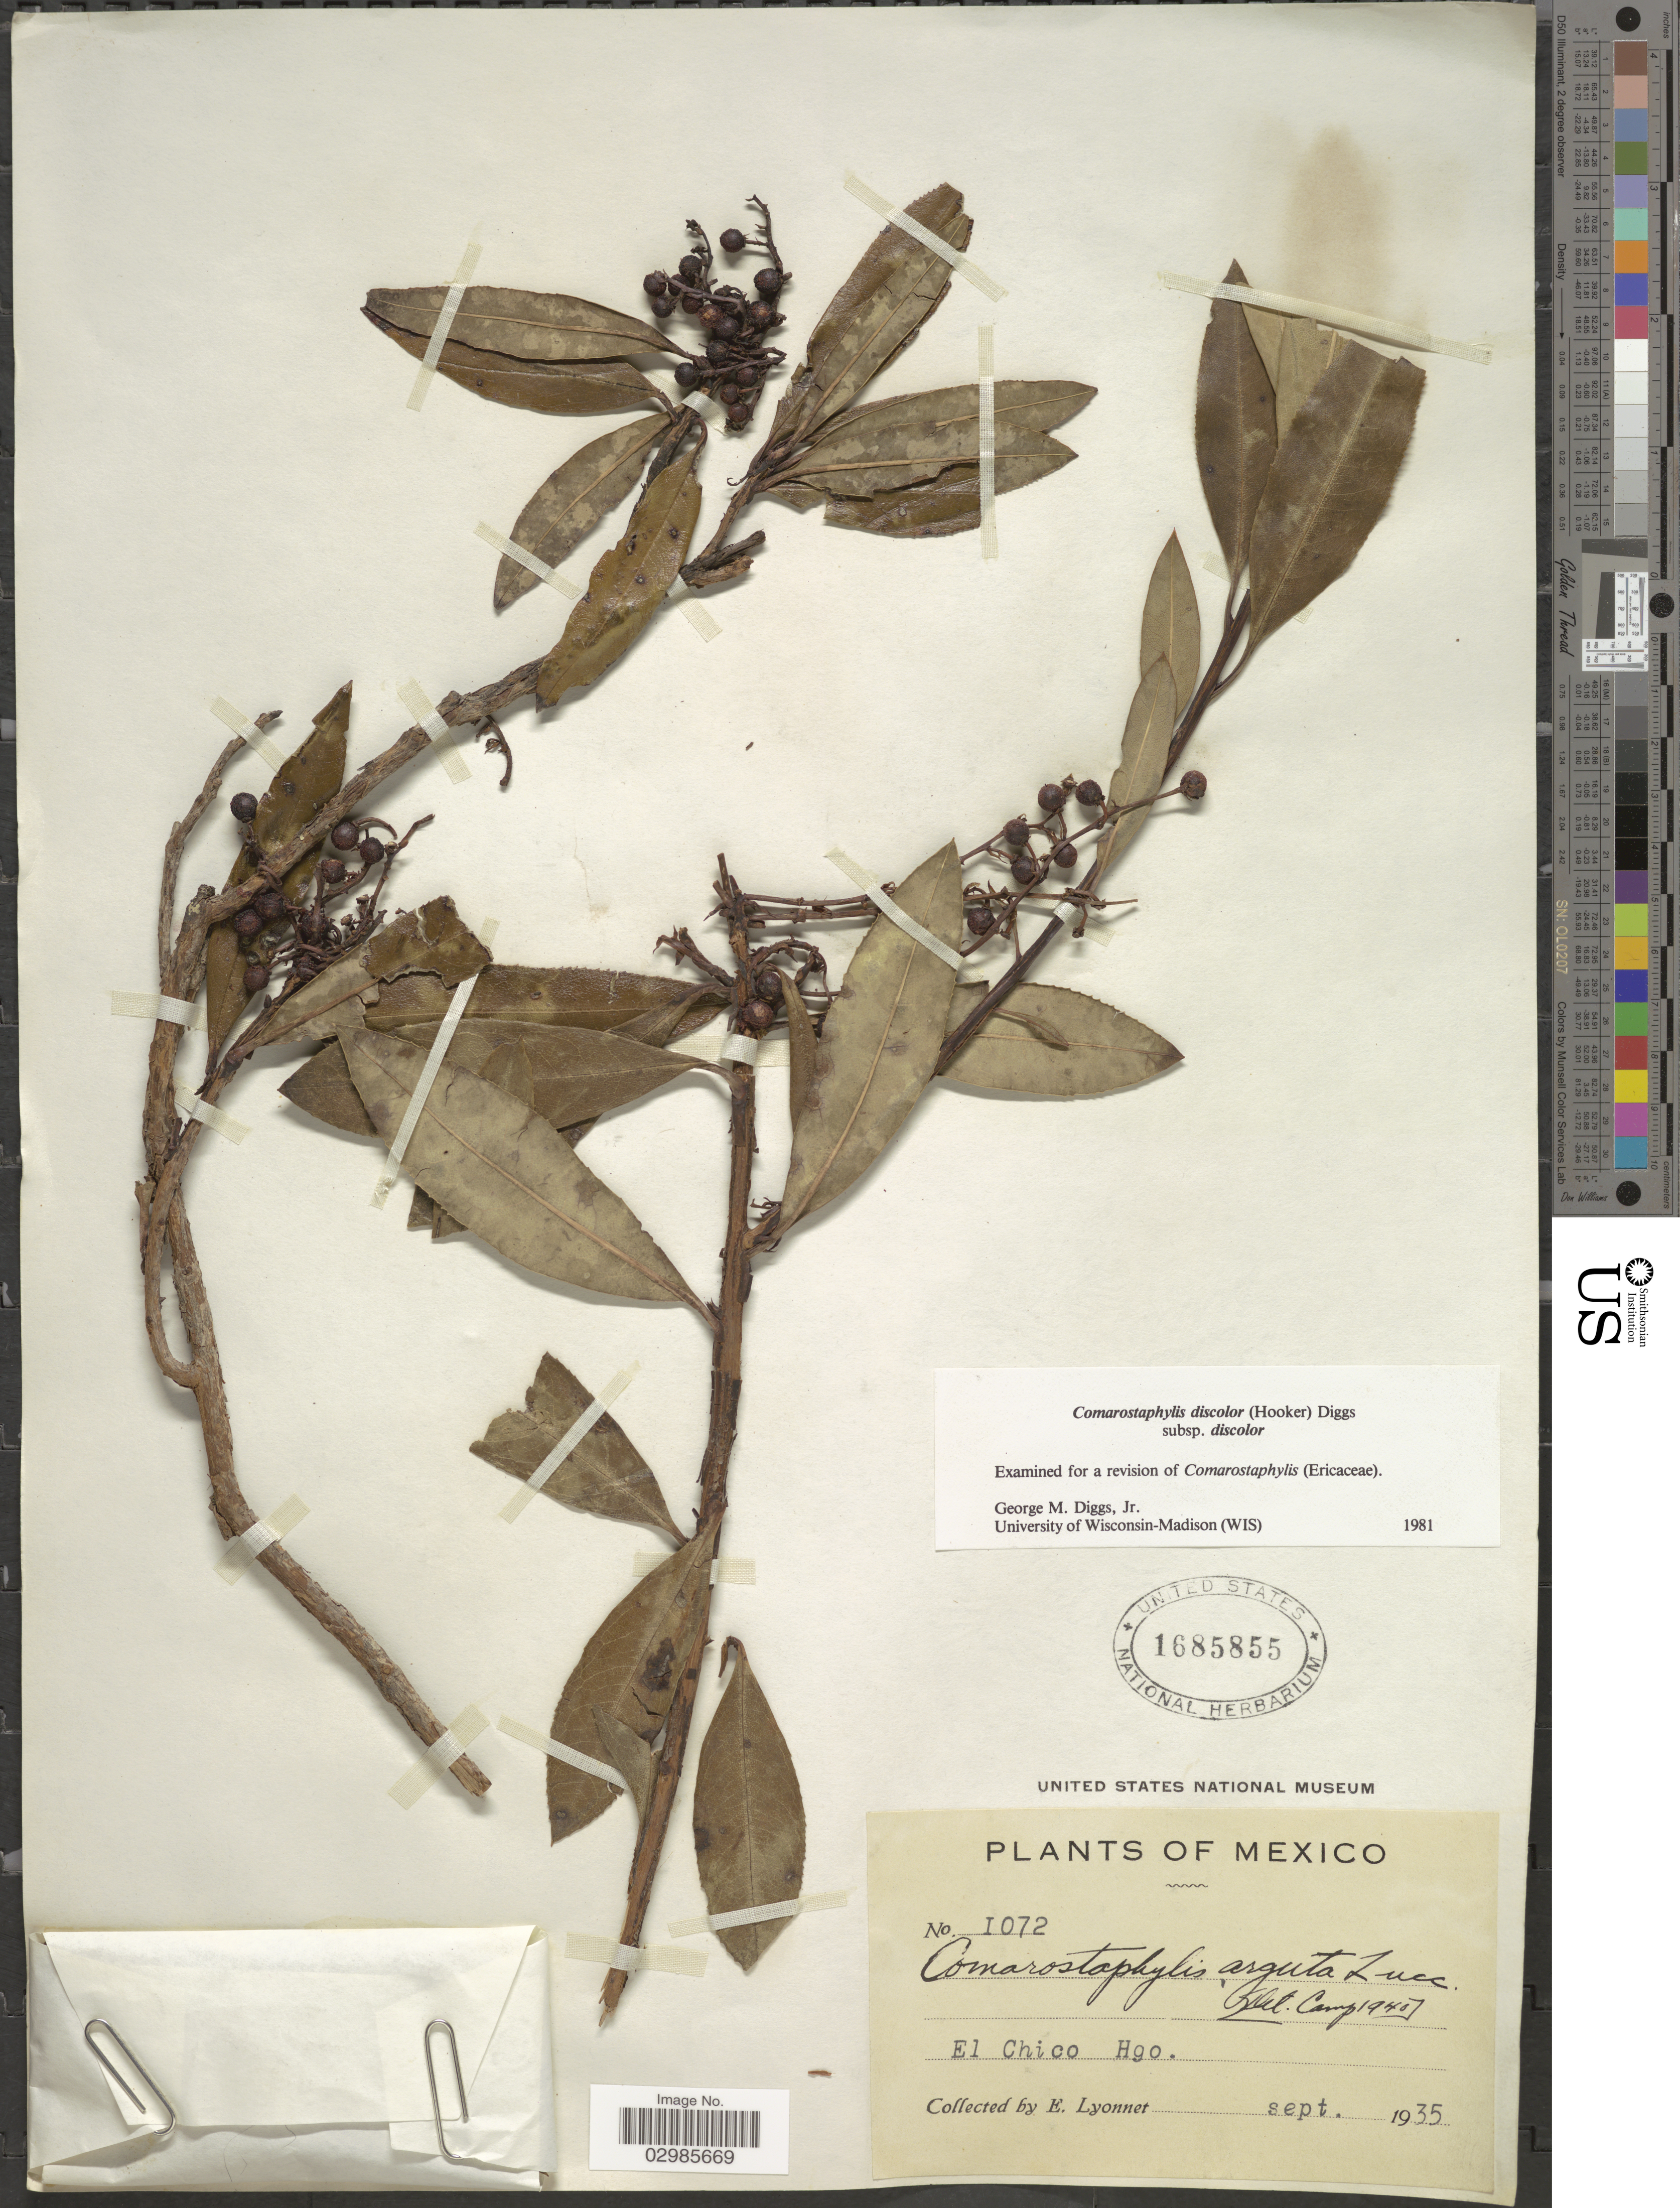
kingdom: Plantae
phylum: Tracheophyta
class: Magnoliopsida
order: Ericales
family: Ericaceae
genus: Comarostaphylis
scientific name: Comarostaphylis discolor subsp. discolor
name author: (Hook.) Diggs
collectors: P. Lyonnet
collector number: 1072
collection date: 1935-09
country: Mexico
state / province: Hidalgo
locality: El Chico Hgo.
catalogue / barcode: US 1685855